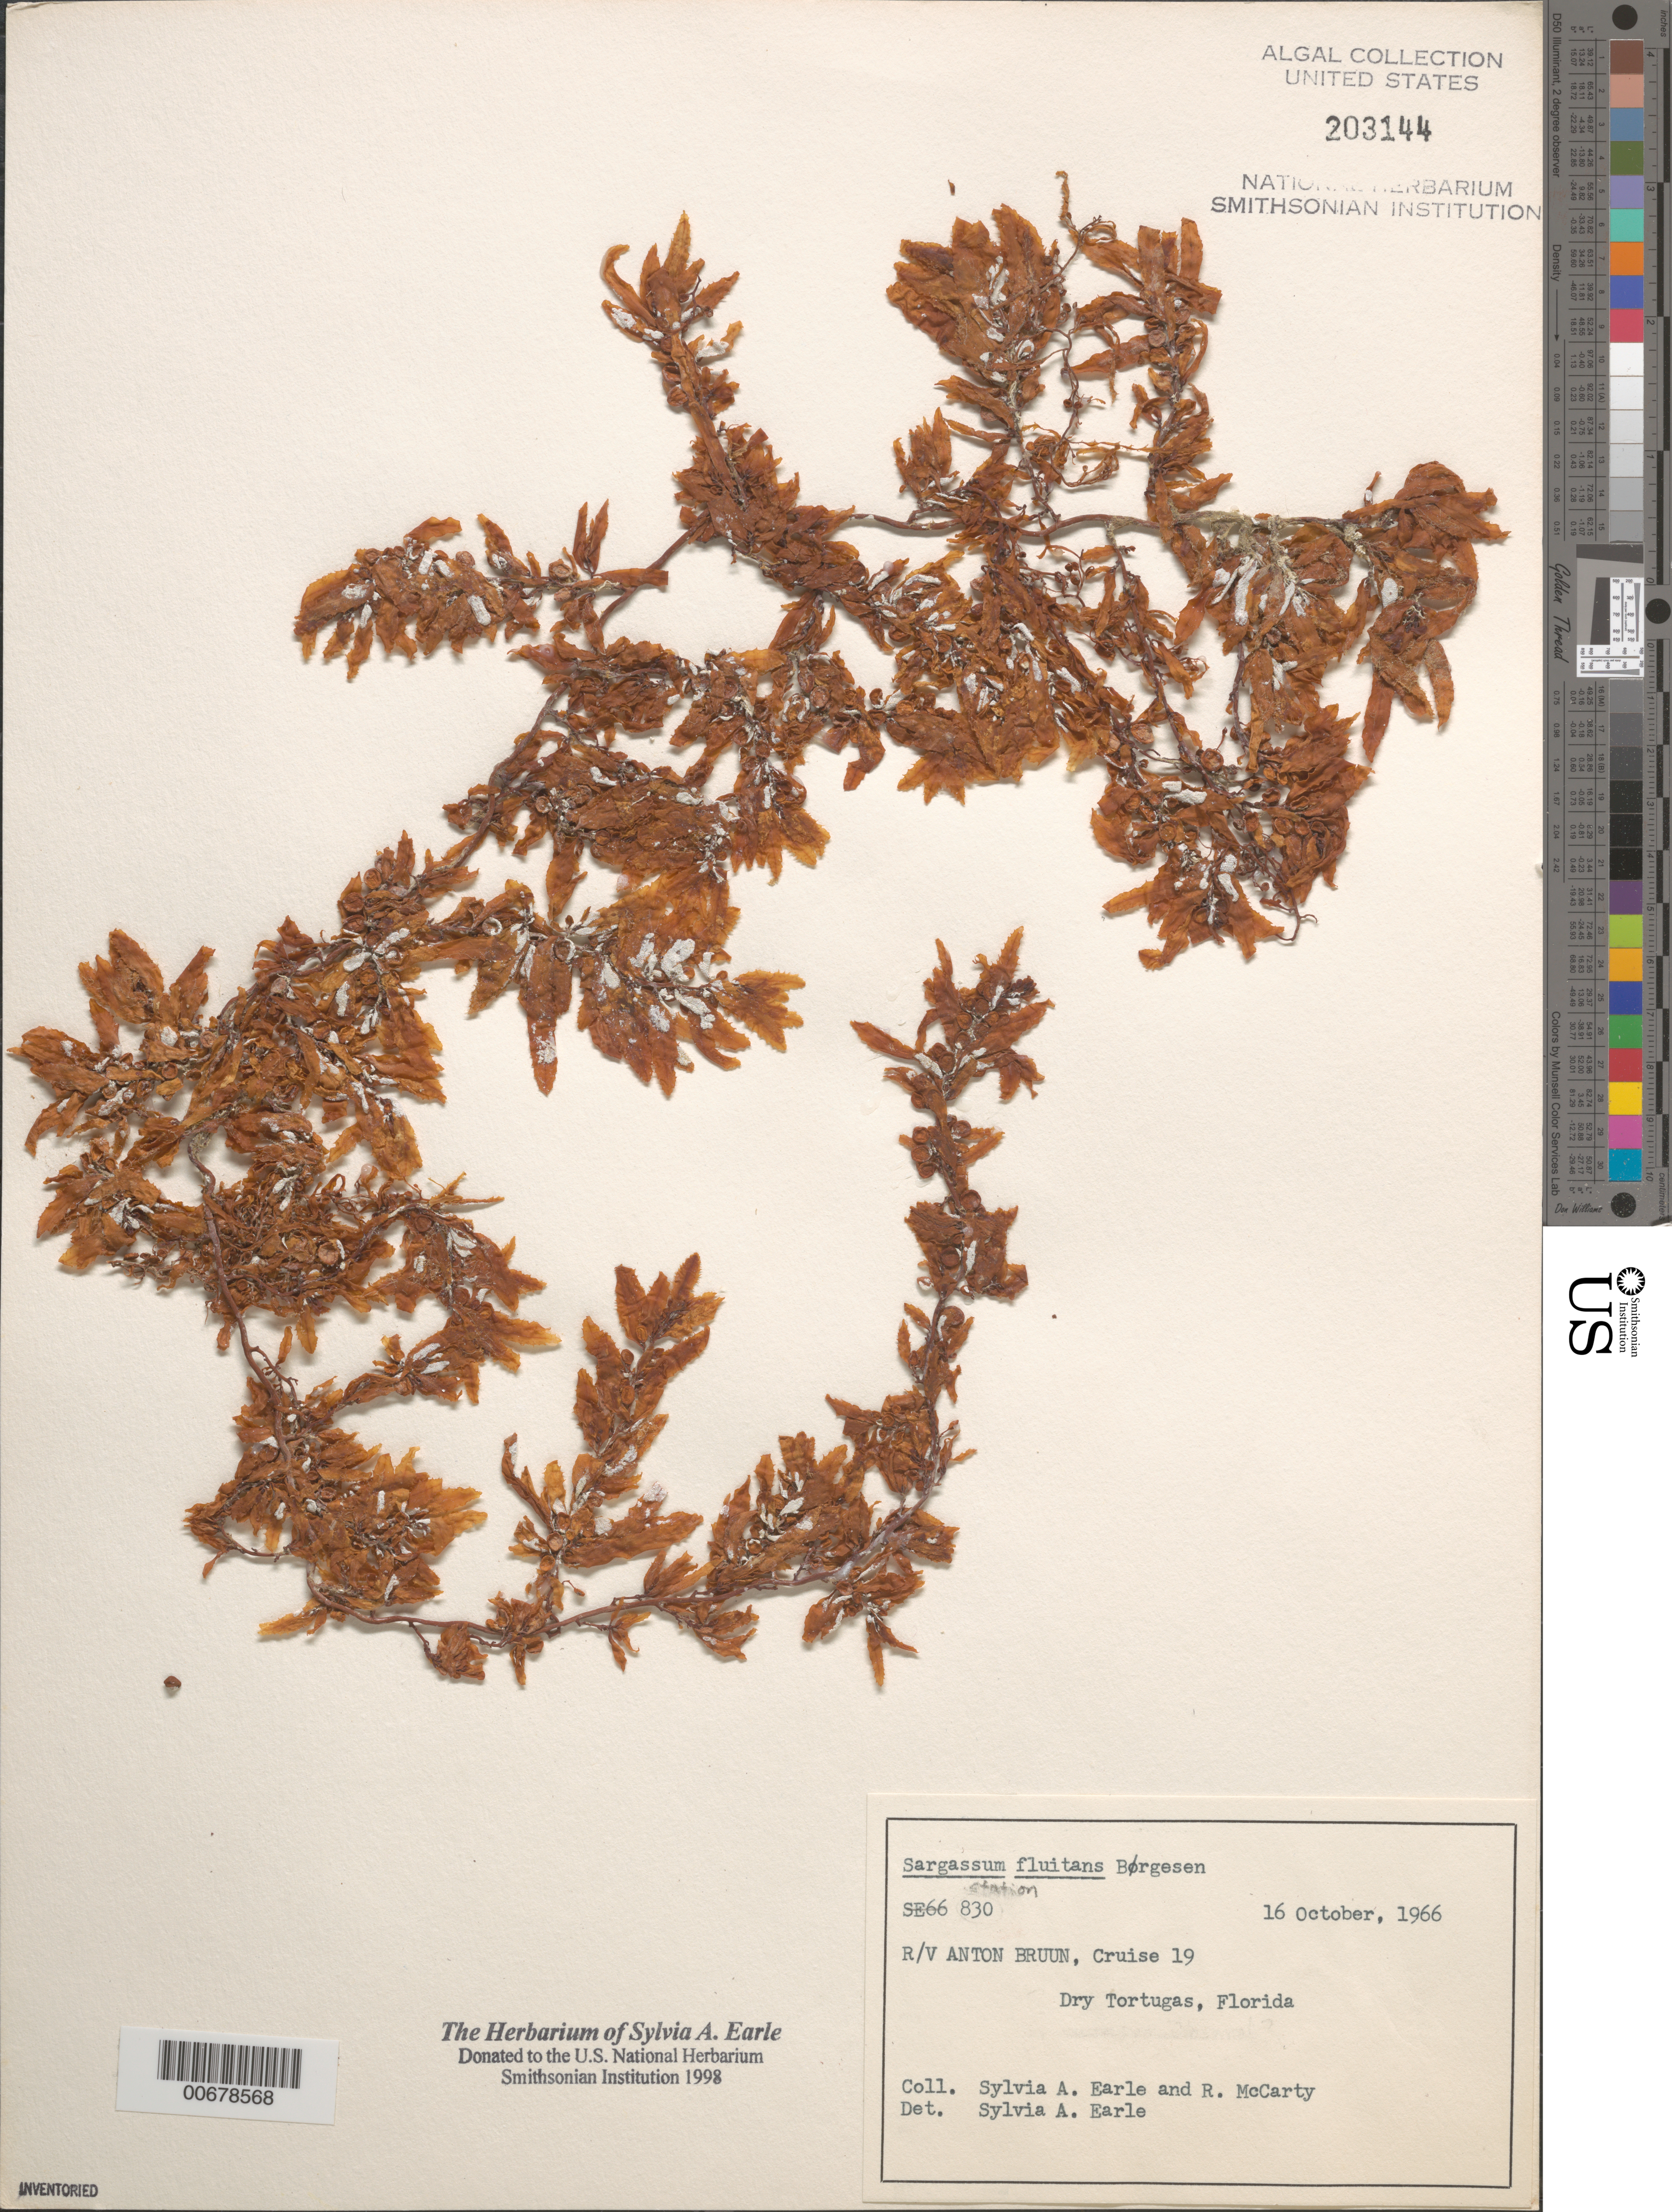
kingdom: Chromista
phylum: Ochrophyta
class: Phaeophyceae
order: Fucales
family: Sargassaceae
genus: Sargassum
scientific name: Sargassum fluitans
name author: (Børgesen) Børgesen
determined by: Earle, S. A.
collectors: S. A. Earle & R. McCarty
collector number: SE 66830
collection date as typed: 16 Oct 1966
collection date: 1966-10-16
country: United States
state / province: Florida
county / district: Monroe County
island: Dry Tortugas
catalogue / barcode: US 203144